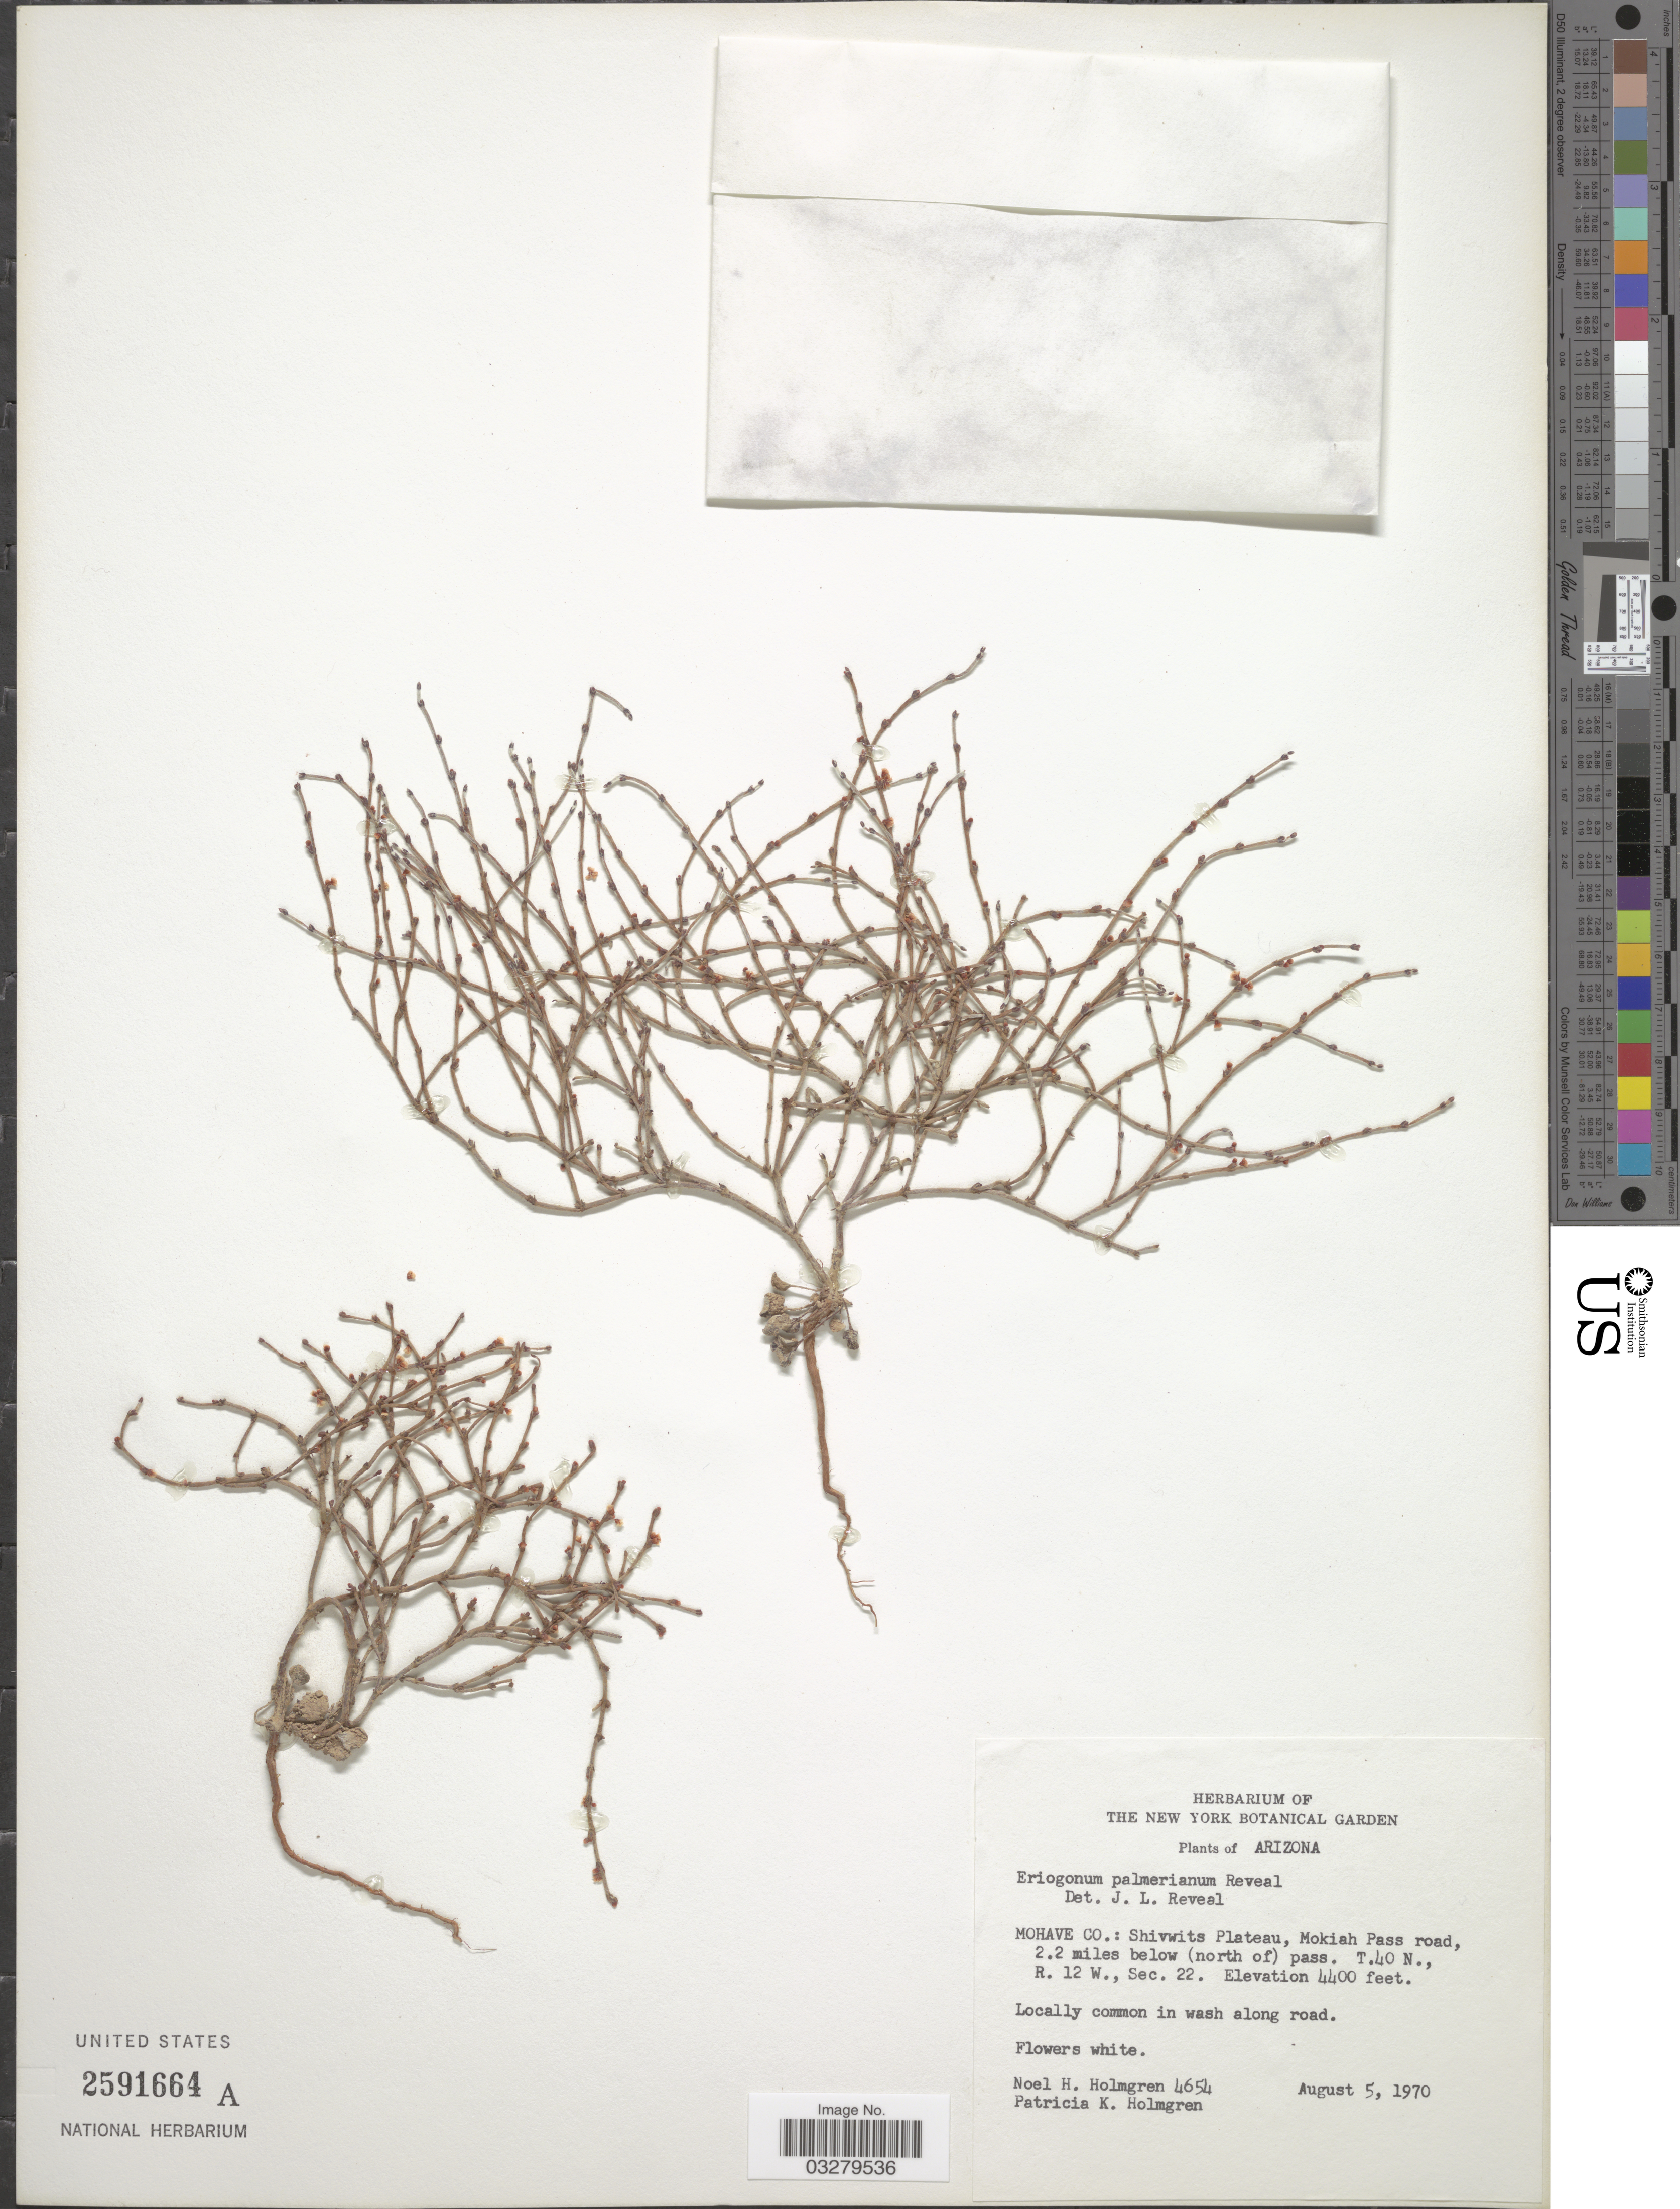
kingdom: Plantae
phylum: Tracheophyta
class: Magnoliopsida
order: Caryophyllales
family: Polygonaceae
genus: Eriogonum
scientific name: Eriogonum palmerianum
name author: Reveal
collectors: N. H. Holmgren & P. K. Holmgren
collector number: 4654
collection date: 1970-08-05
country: United States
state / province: Arizona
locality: Mohave Co.: Shivwits Plateau, Mokiah Pass road, 2.2 miles below (north of) pass. T.40 N., R.12 W., Sec. 22.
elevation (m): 1341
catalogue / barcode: US 2591664A